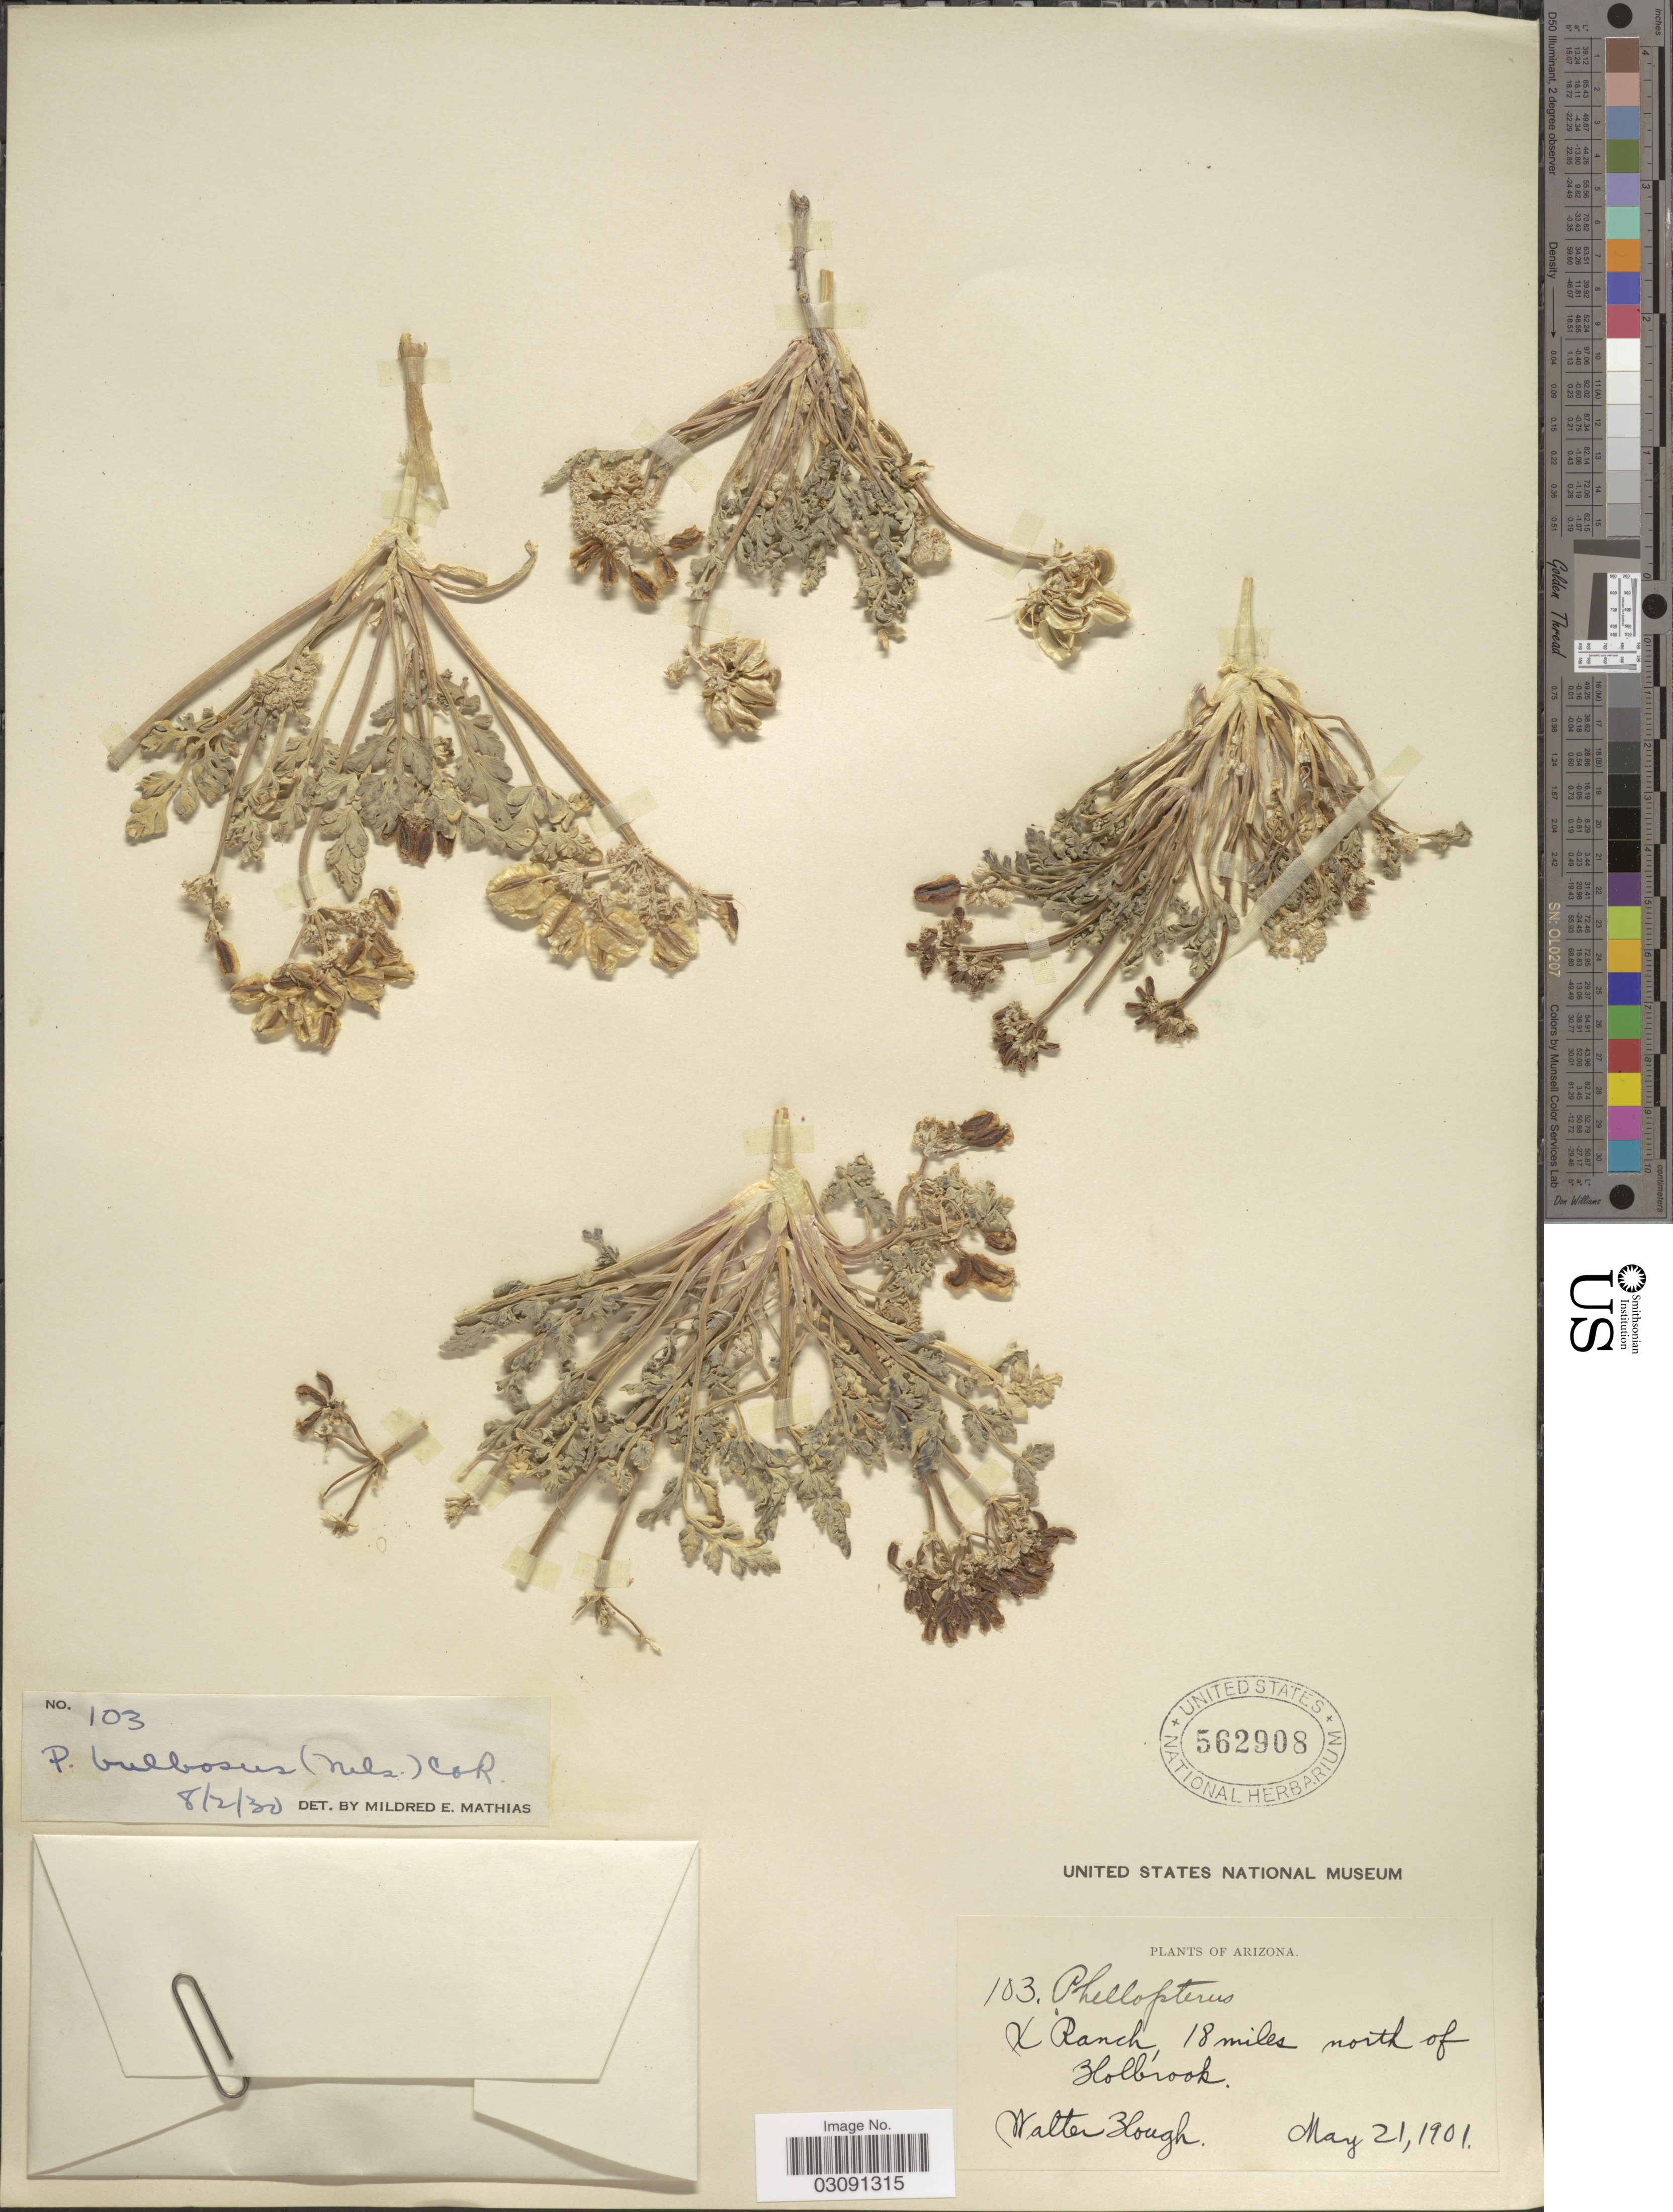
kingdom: Plantae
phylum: Tracheophyta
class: Magnoliopsida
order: Apiales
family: Apiaceae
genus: Cymopterus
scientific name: Cymopterus bulbosus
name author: A. Nelson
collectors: W. Hough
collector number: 103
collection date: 1901-05-21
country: United States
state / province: Arizona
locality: X Ranch, 18 miles north of Holbrook.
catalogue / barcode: US 562908